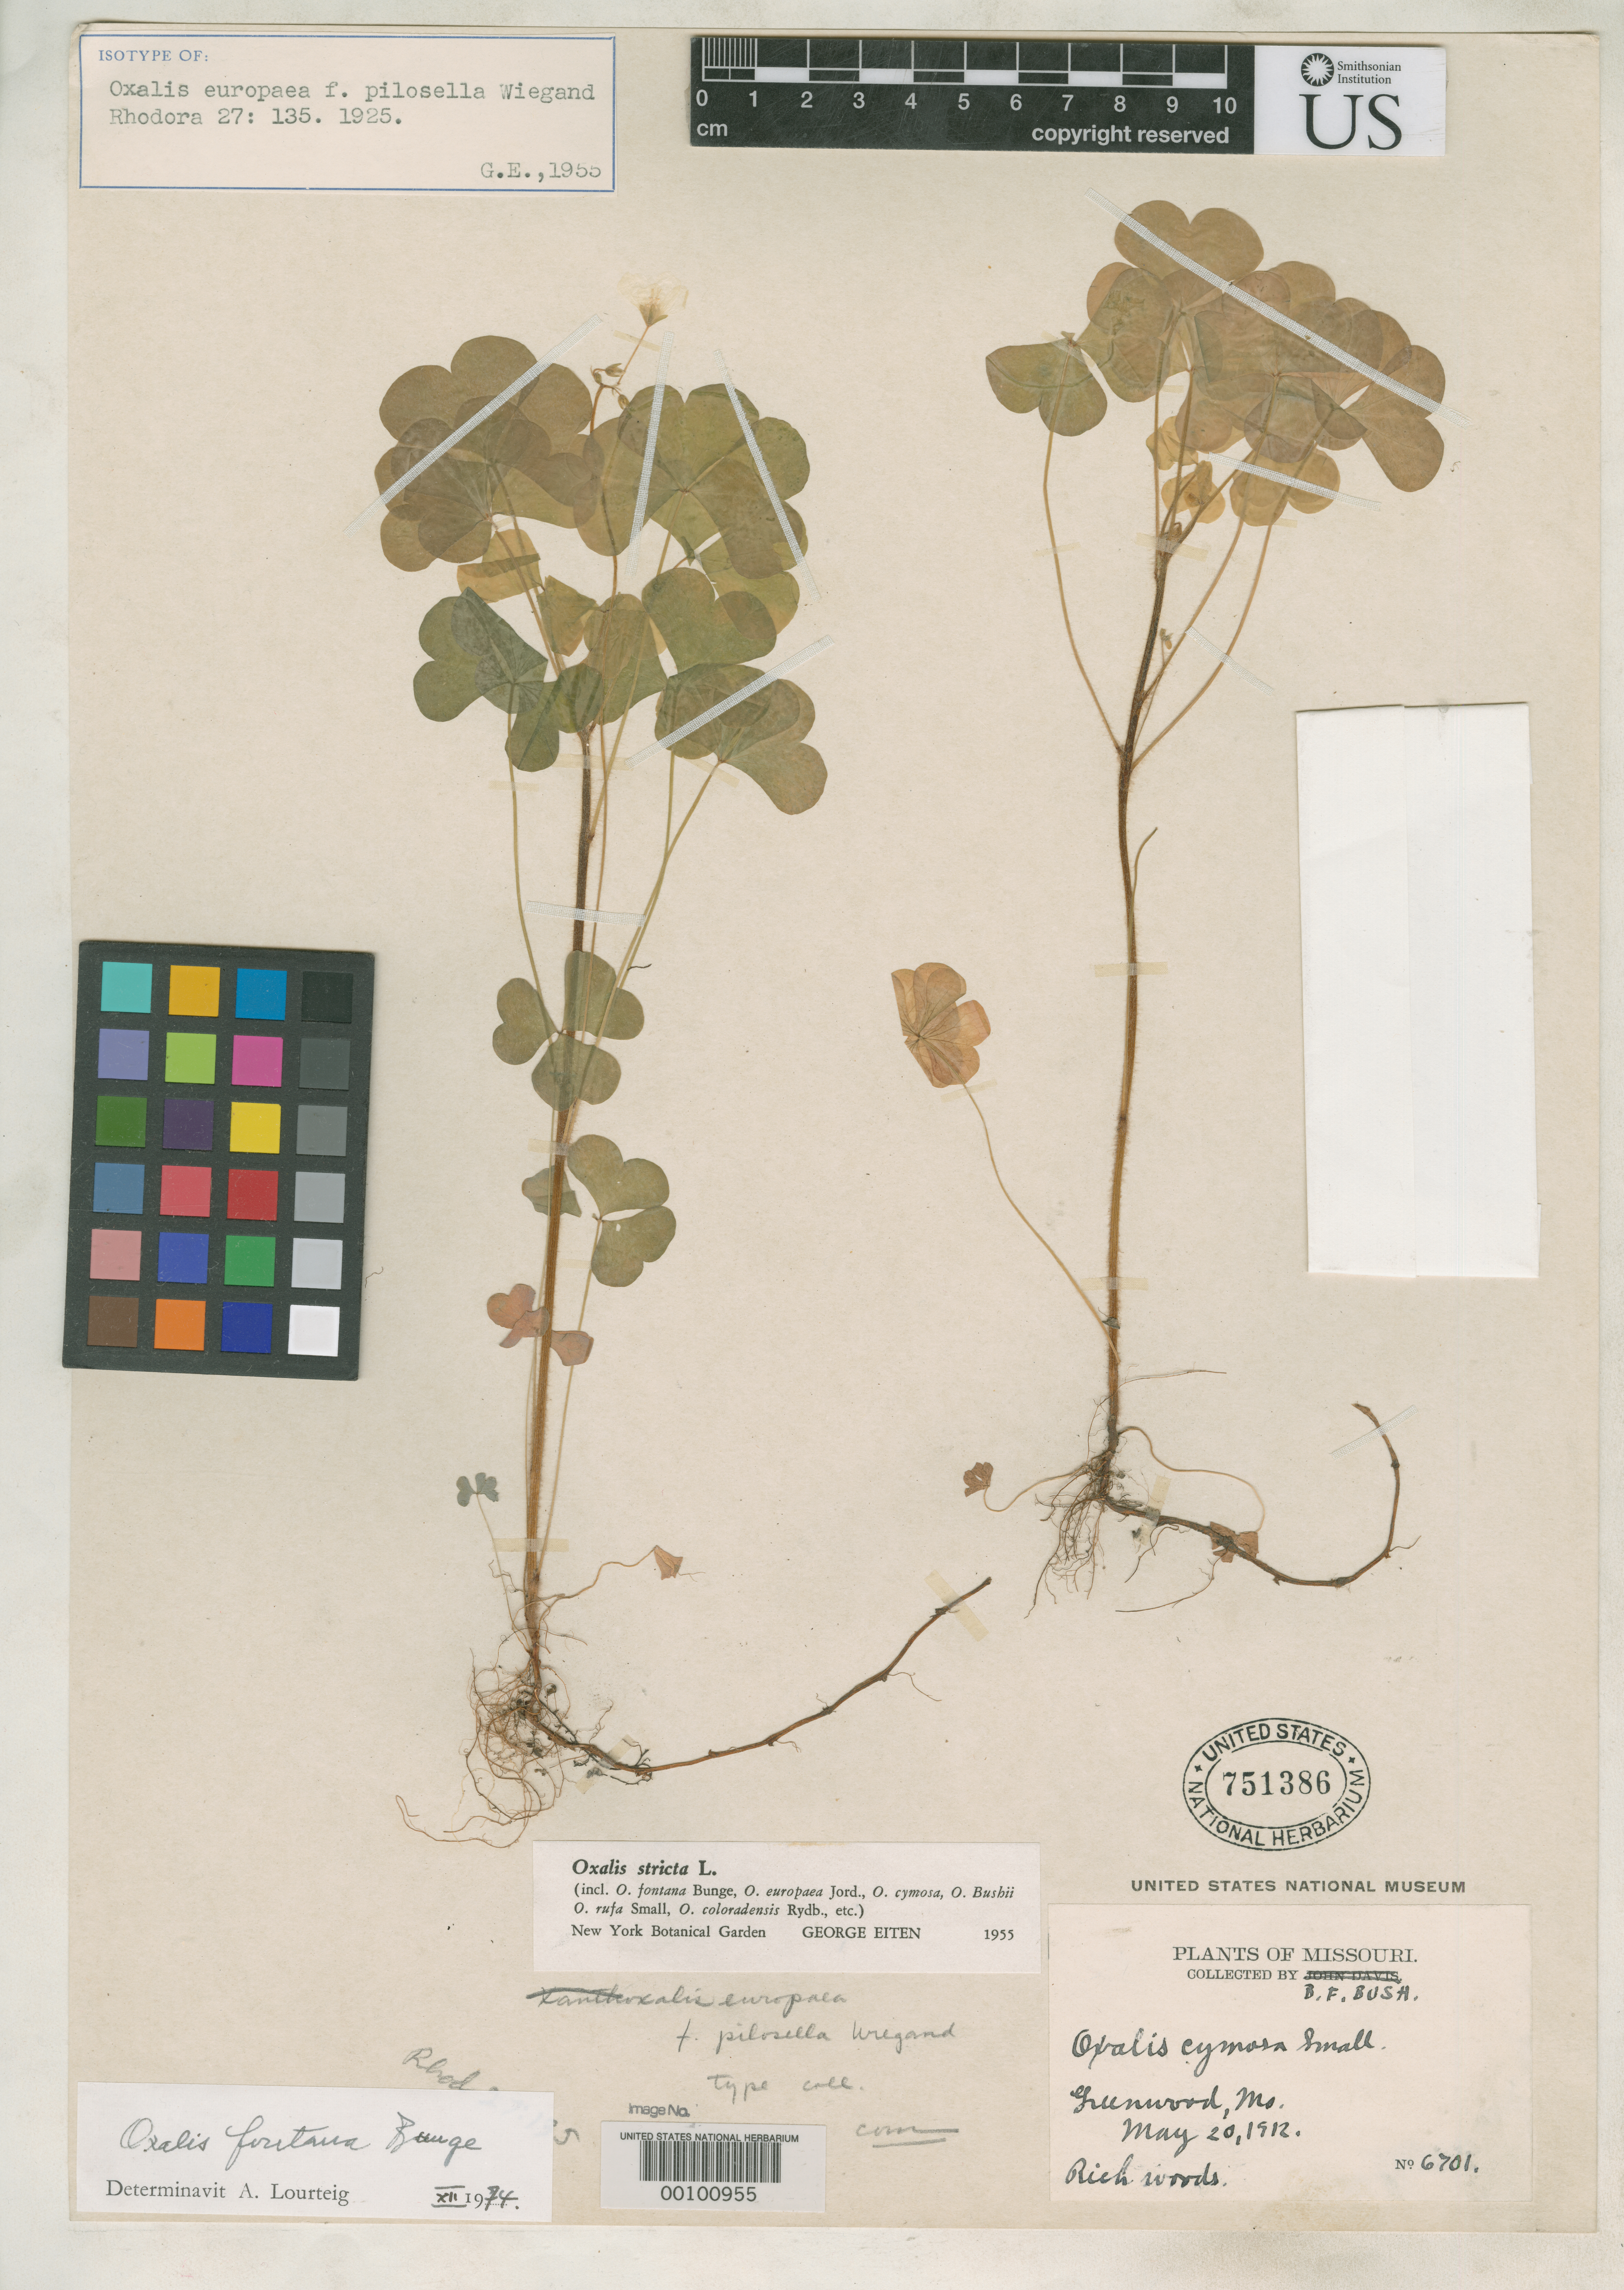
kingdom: Plantae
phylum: Tracheophyta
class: Magnoliopsida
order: Oxalidales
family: Oxalidaceae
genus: Oxalis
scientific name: Oxalis europaea f. pilosella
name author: Wiegand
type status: Isotype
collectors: B. F. Bush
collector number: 6701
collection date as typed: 20 May 1912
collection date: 1912-05-20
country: United States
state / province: Missouri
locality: Greenwood.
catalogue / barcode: US 751386